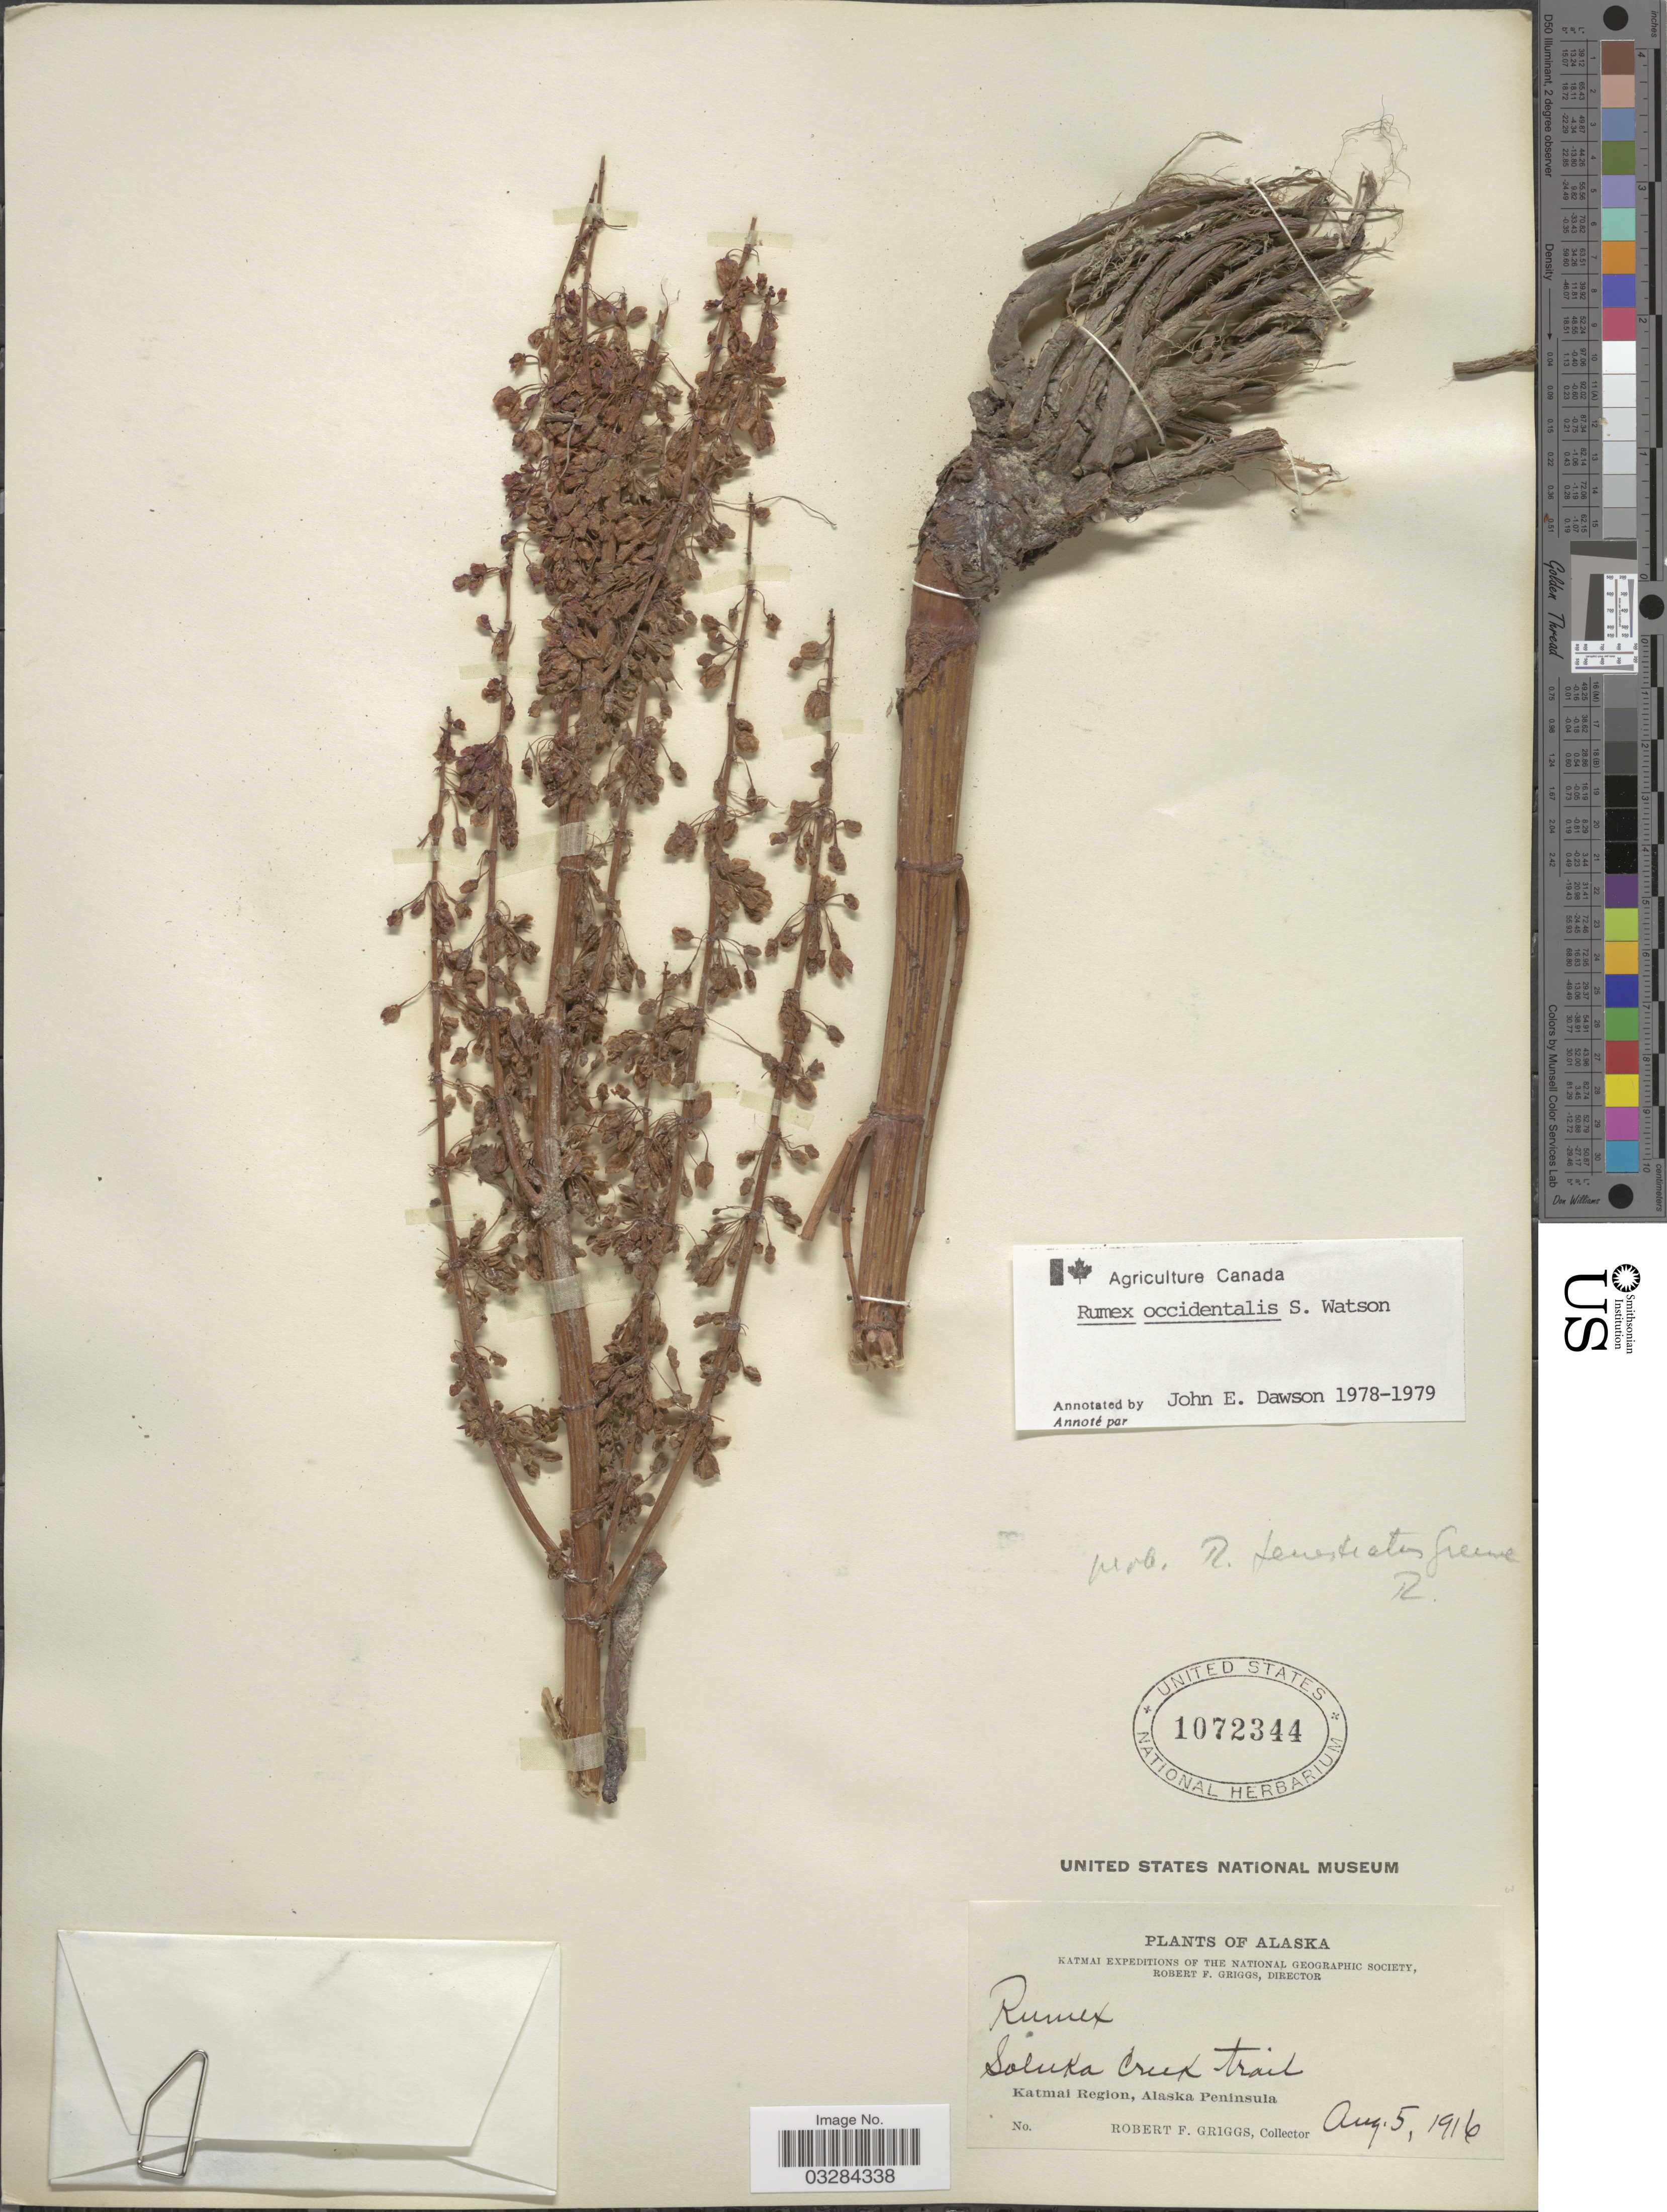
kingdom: Plantae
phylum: Tracheophyta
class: Magnoliopsida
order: Caryophyllales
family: Polygonaceae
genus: Rumex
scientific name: Rumex occidentalis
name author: S. Watson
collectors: R. F. Griggs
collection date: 1916-08-05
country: United States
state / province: Alaska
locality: Soluka Creek trail. Katmai Region, Alaska Peninsula.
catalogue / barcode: US 1072344